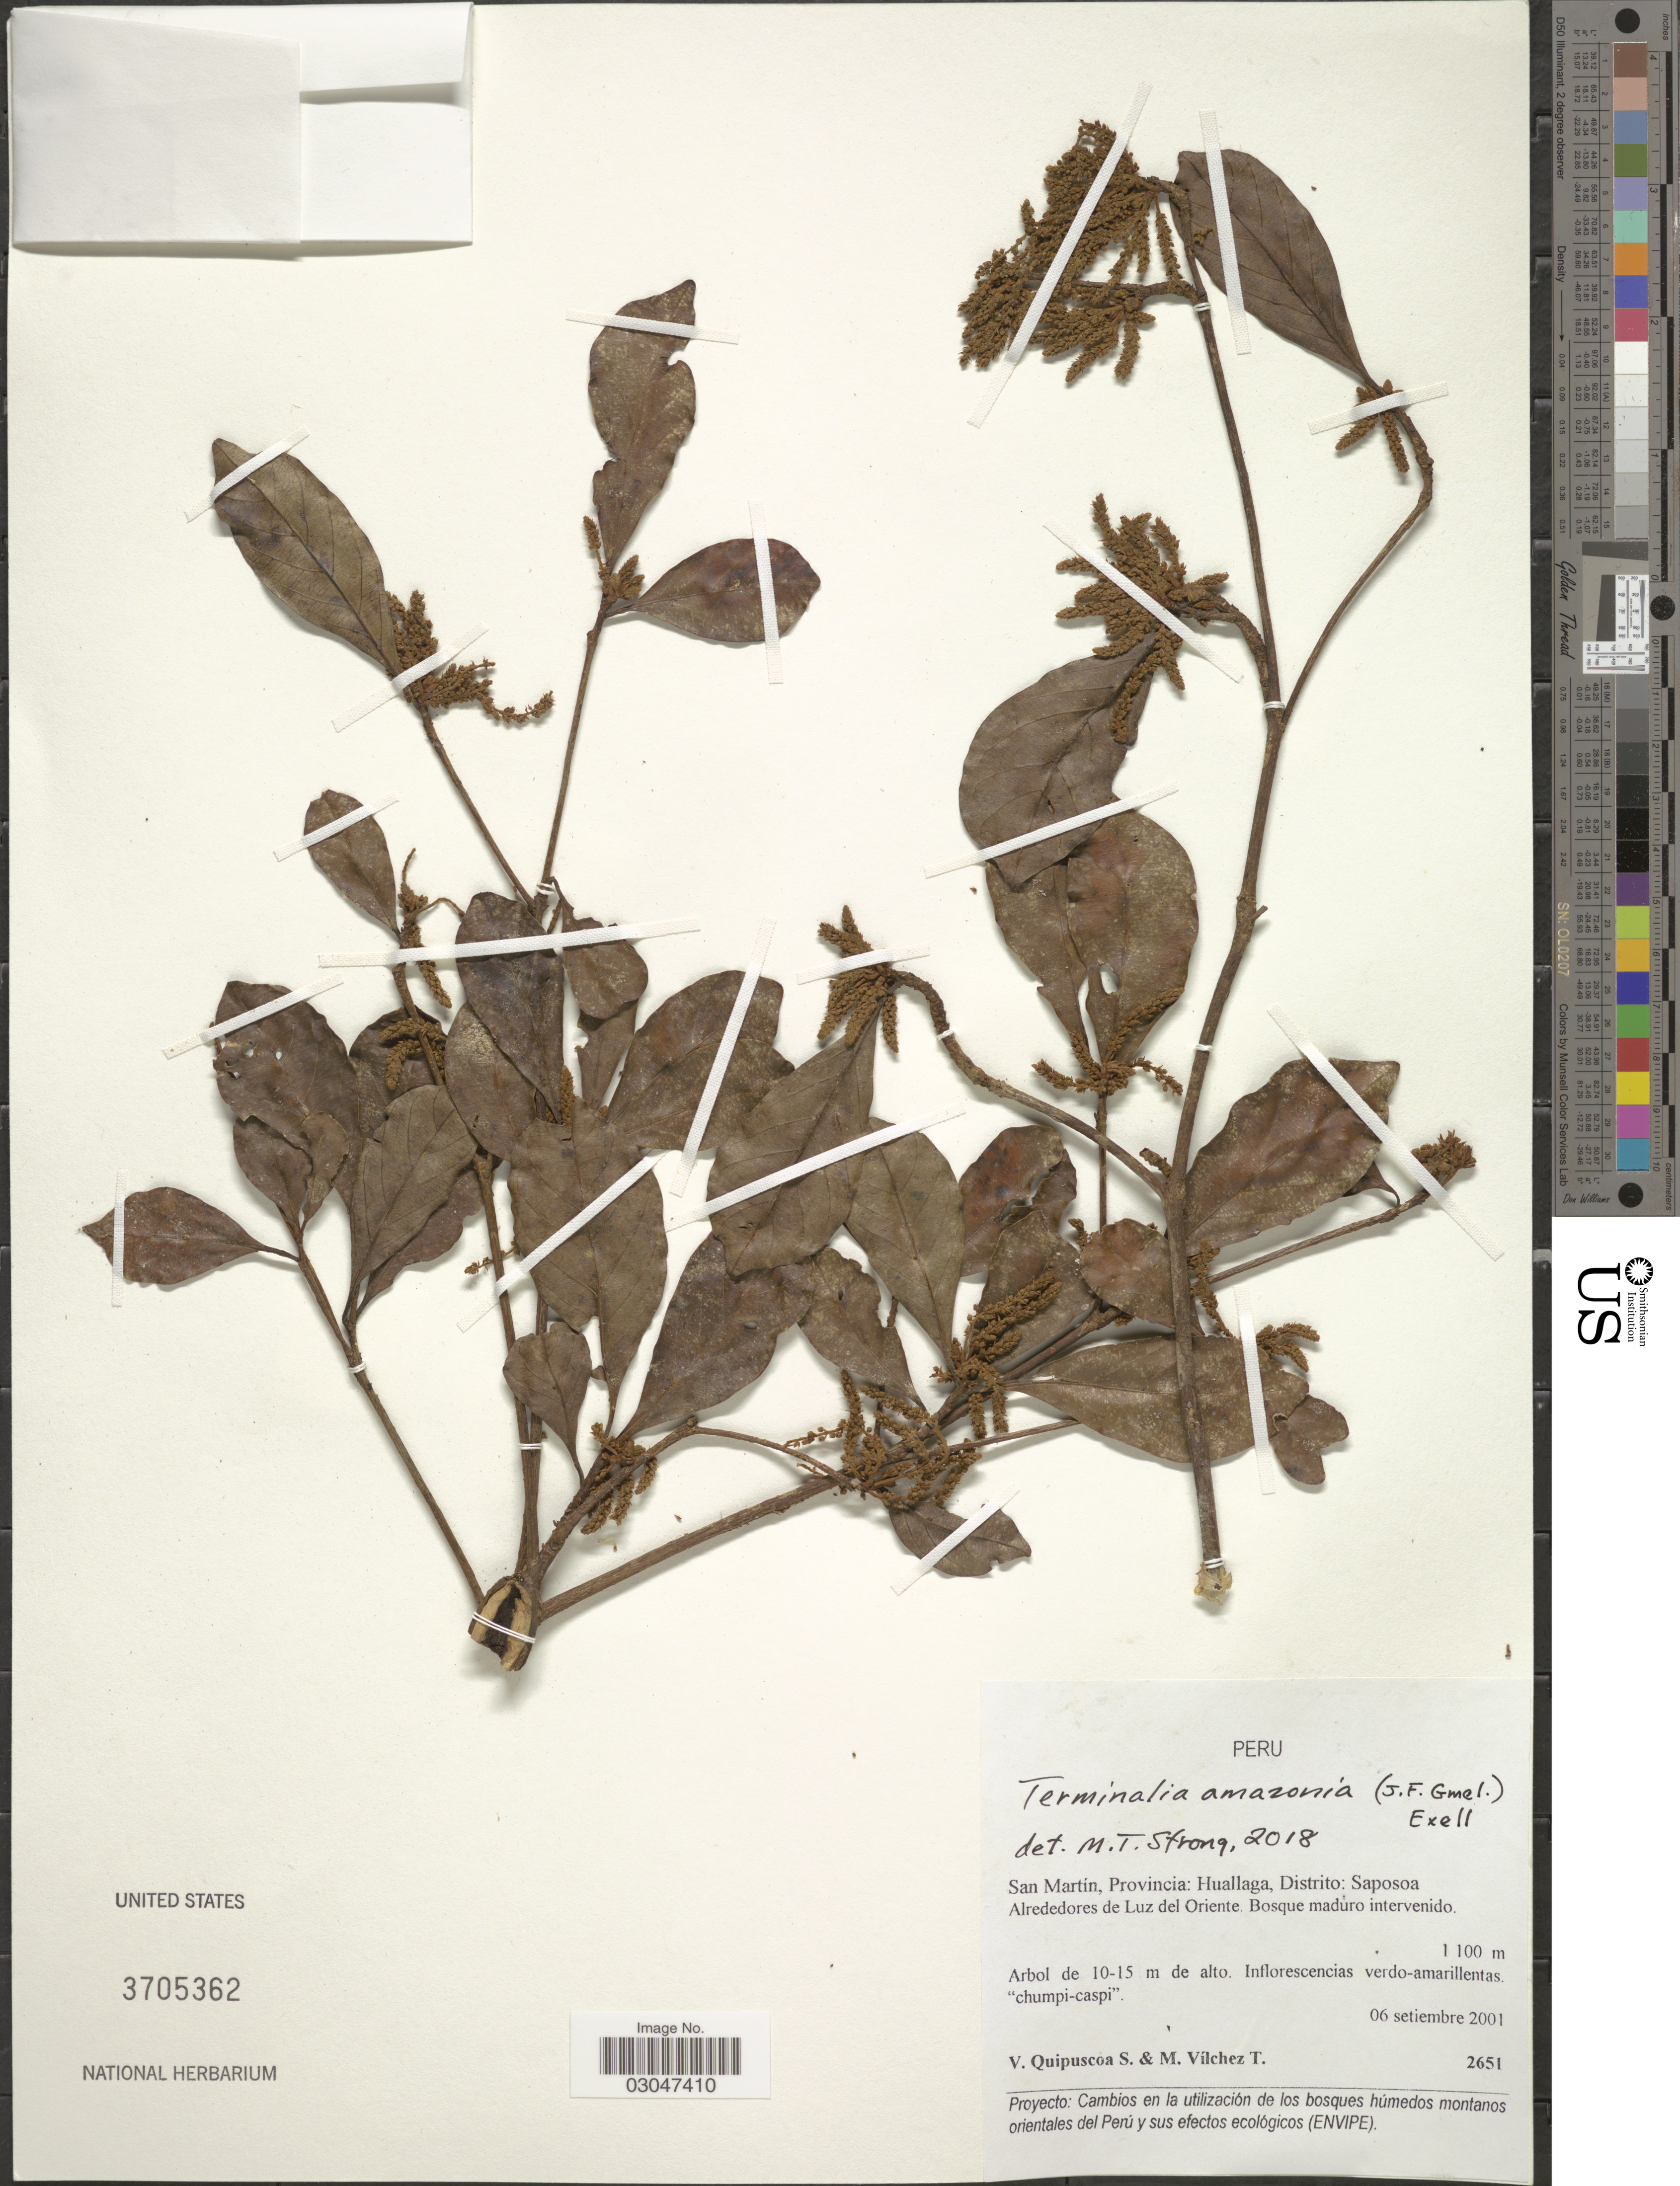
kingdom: Plantae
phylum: Tracheophyta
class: Magnoliopsida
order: Myrtales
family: Combretaceae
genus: Terminalia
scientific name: Terminalia amazonia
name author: (J.F. Gmel.) Exell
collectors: V. Quipuscoa S. & M. Vilchez T.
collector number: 2651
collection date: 2001-09-06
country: Peru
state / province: San Martín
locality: Provincia: Huallaga, Distrito: Saposoa Alrededores de Luz del Oriente.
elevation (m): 1100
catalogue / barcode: US 3705362